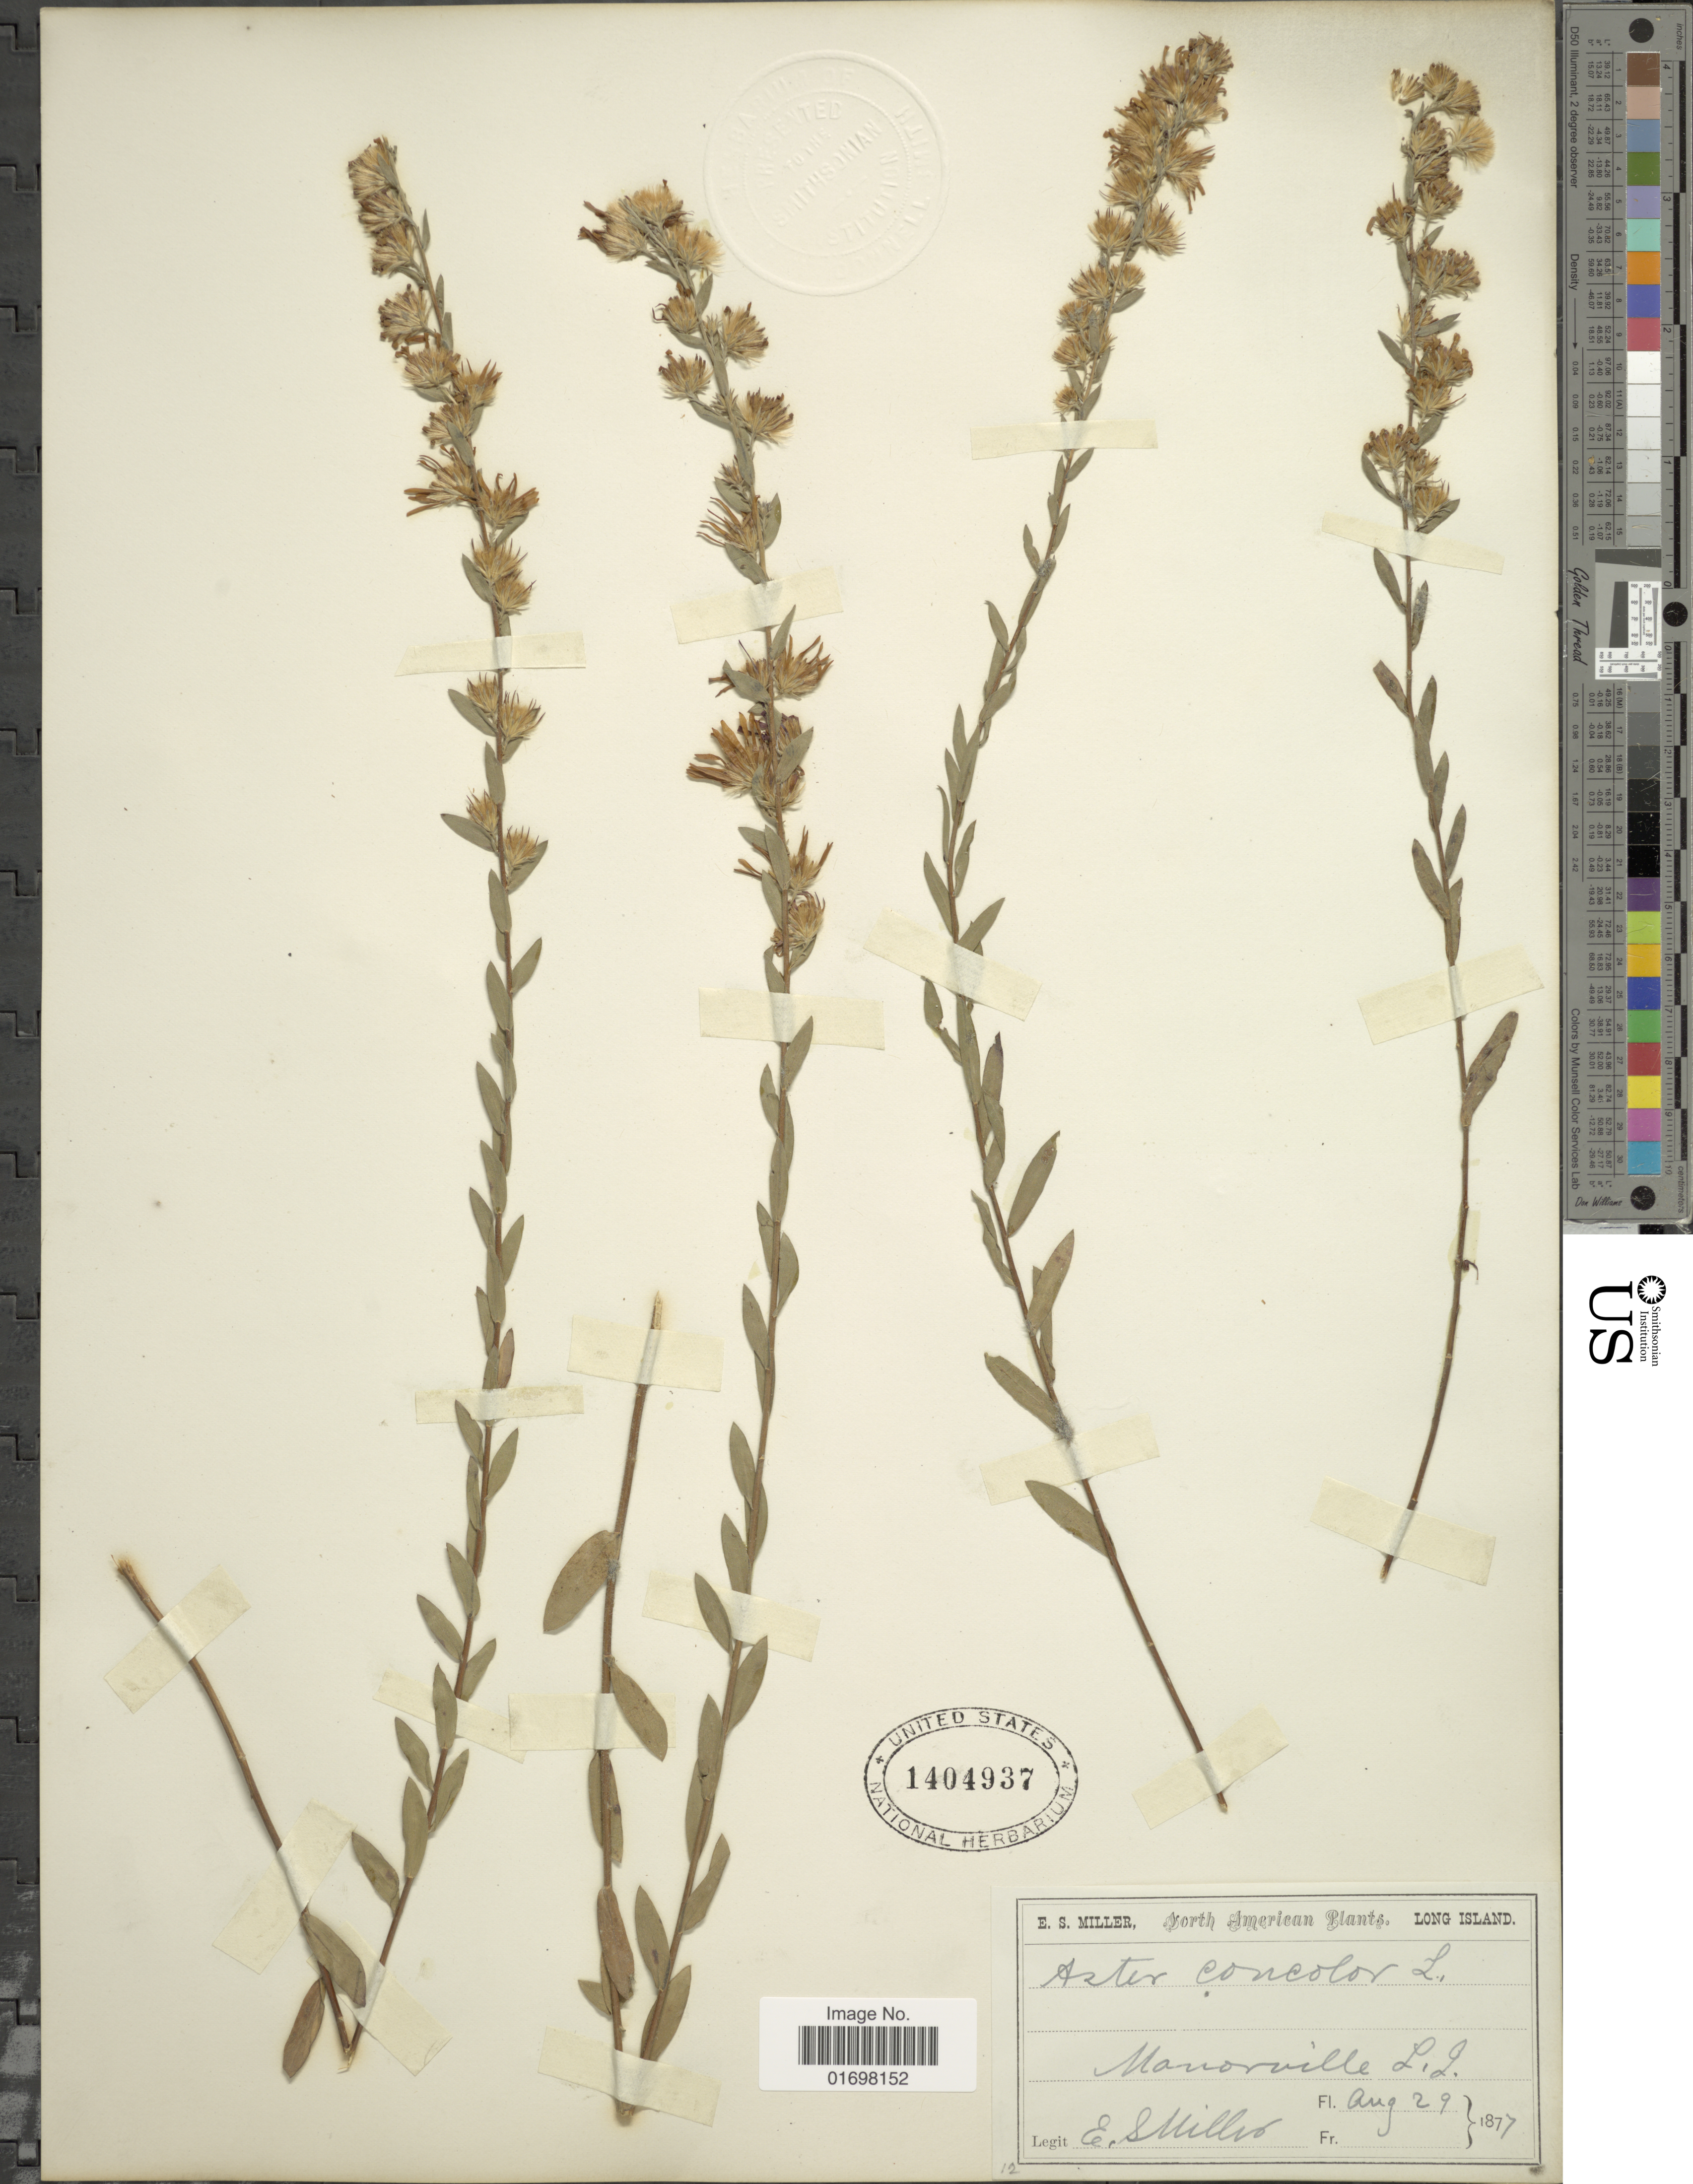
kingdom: Plantae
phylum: Tracheophyta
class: Magnoliopsida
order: Asterales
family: Asteraceae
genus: Symphyotrichum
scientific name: Symphyotrichum concolor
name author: (L.) G.L. Nesom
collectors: E. S. Miller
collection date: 1877-08-29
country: United States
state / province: New York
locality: Manorville L.I.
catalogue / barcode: US 1404937